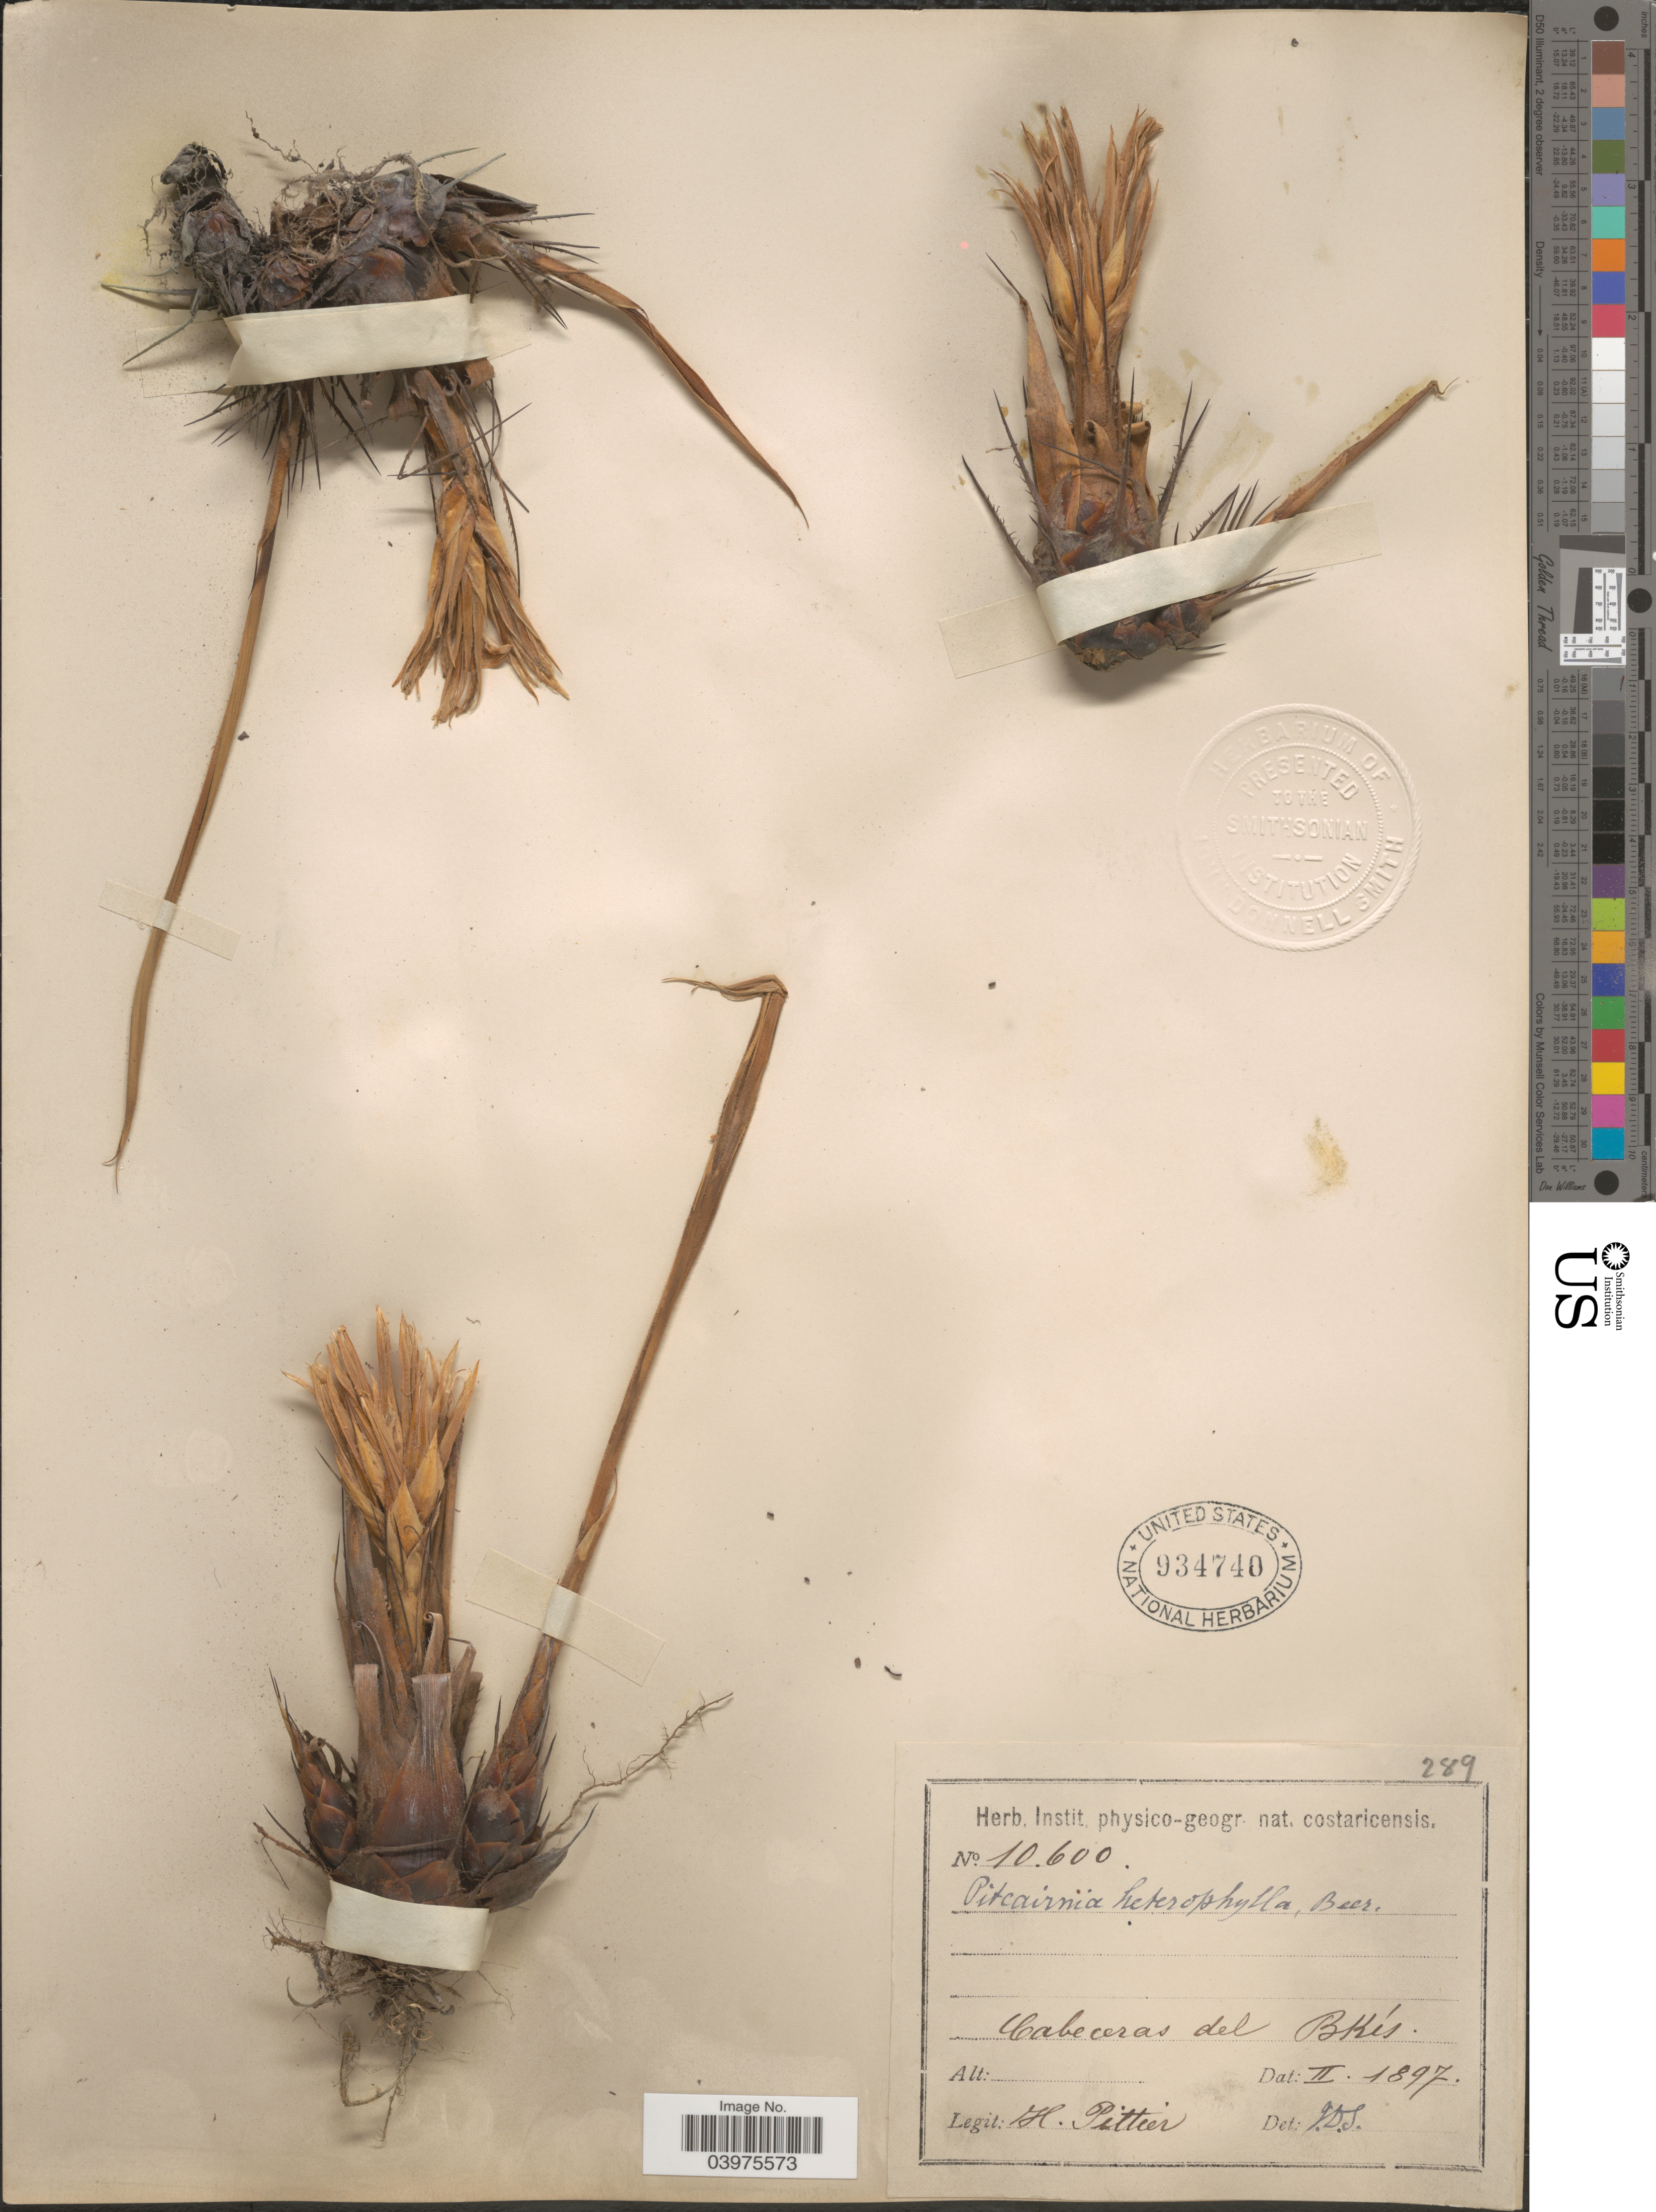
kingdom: Plantae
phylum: Tracheophyta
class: Liliopsida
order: Poales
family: Bromeliaceae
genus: Pitcairnia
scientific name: Pitcairnia heterophylla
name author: (Lindl.) Beer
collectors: H. F. Pittier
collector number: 10600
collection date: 1897-02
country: Costa Rica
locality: Cabeceras del BKis.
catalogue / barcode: US 934740